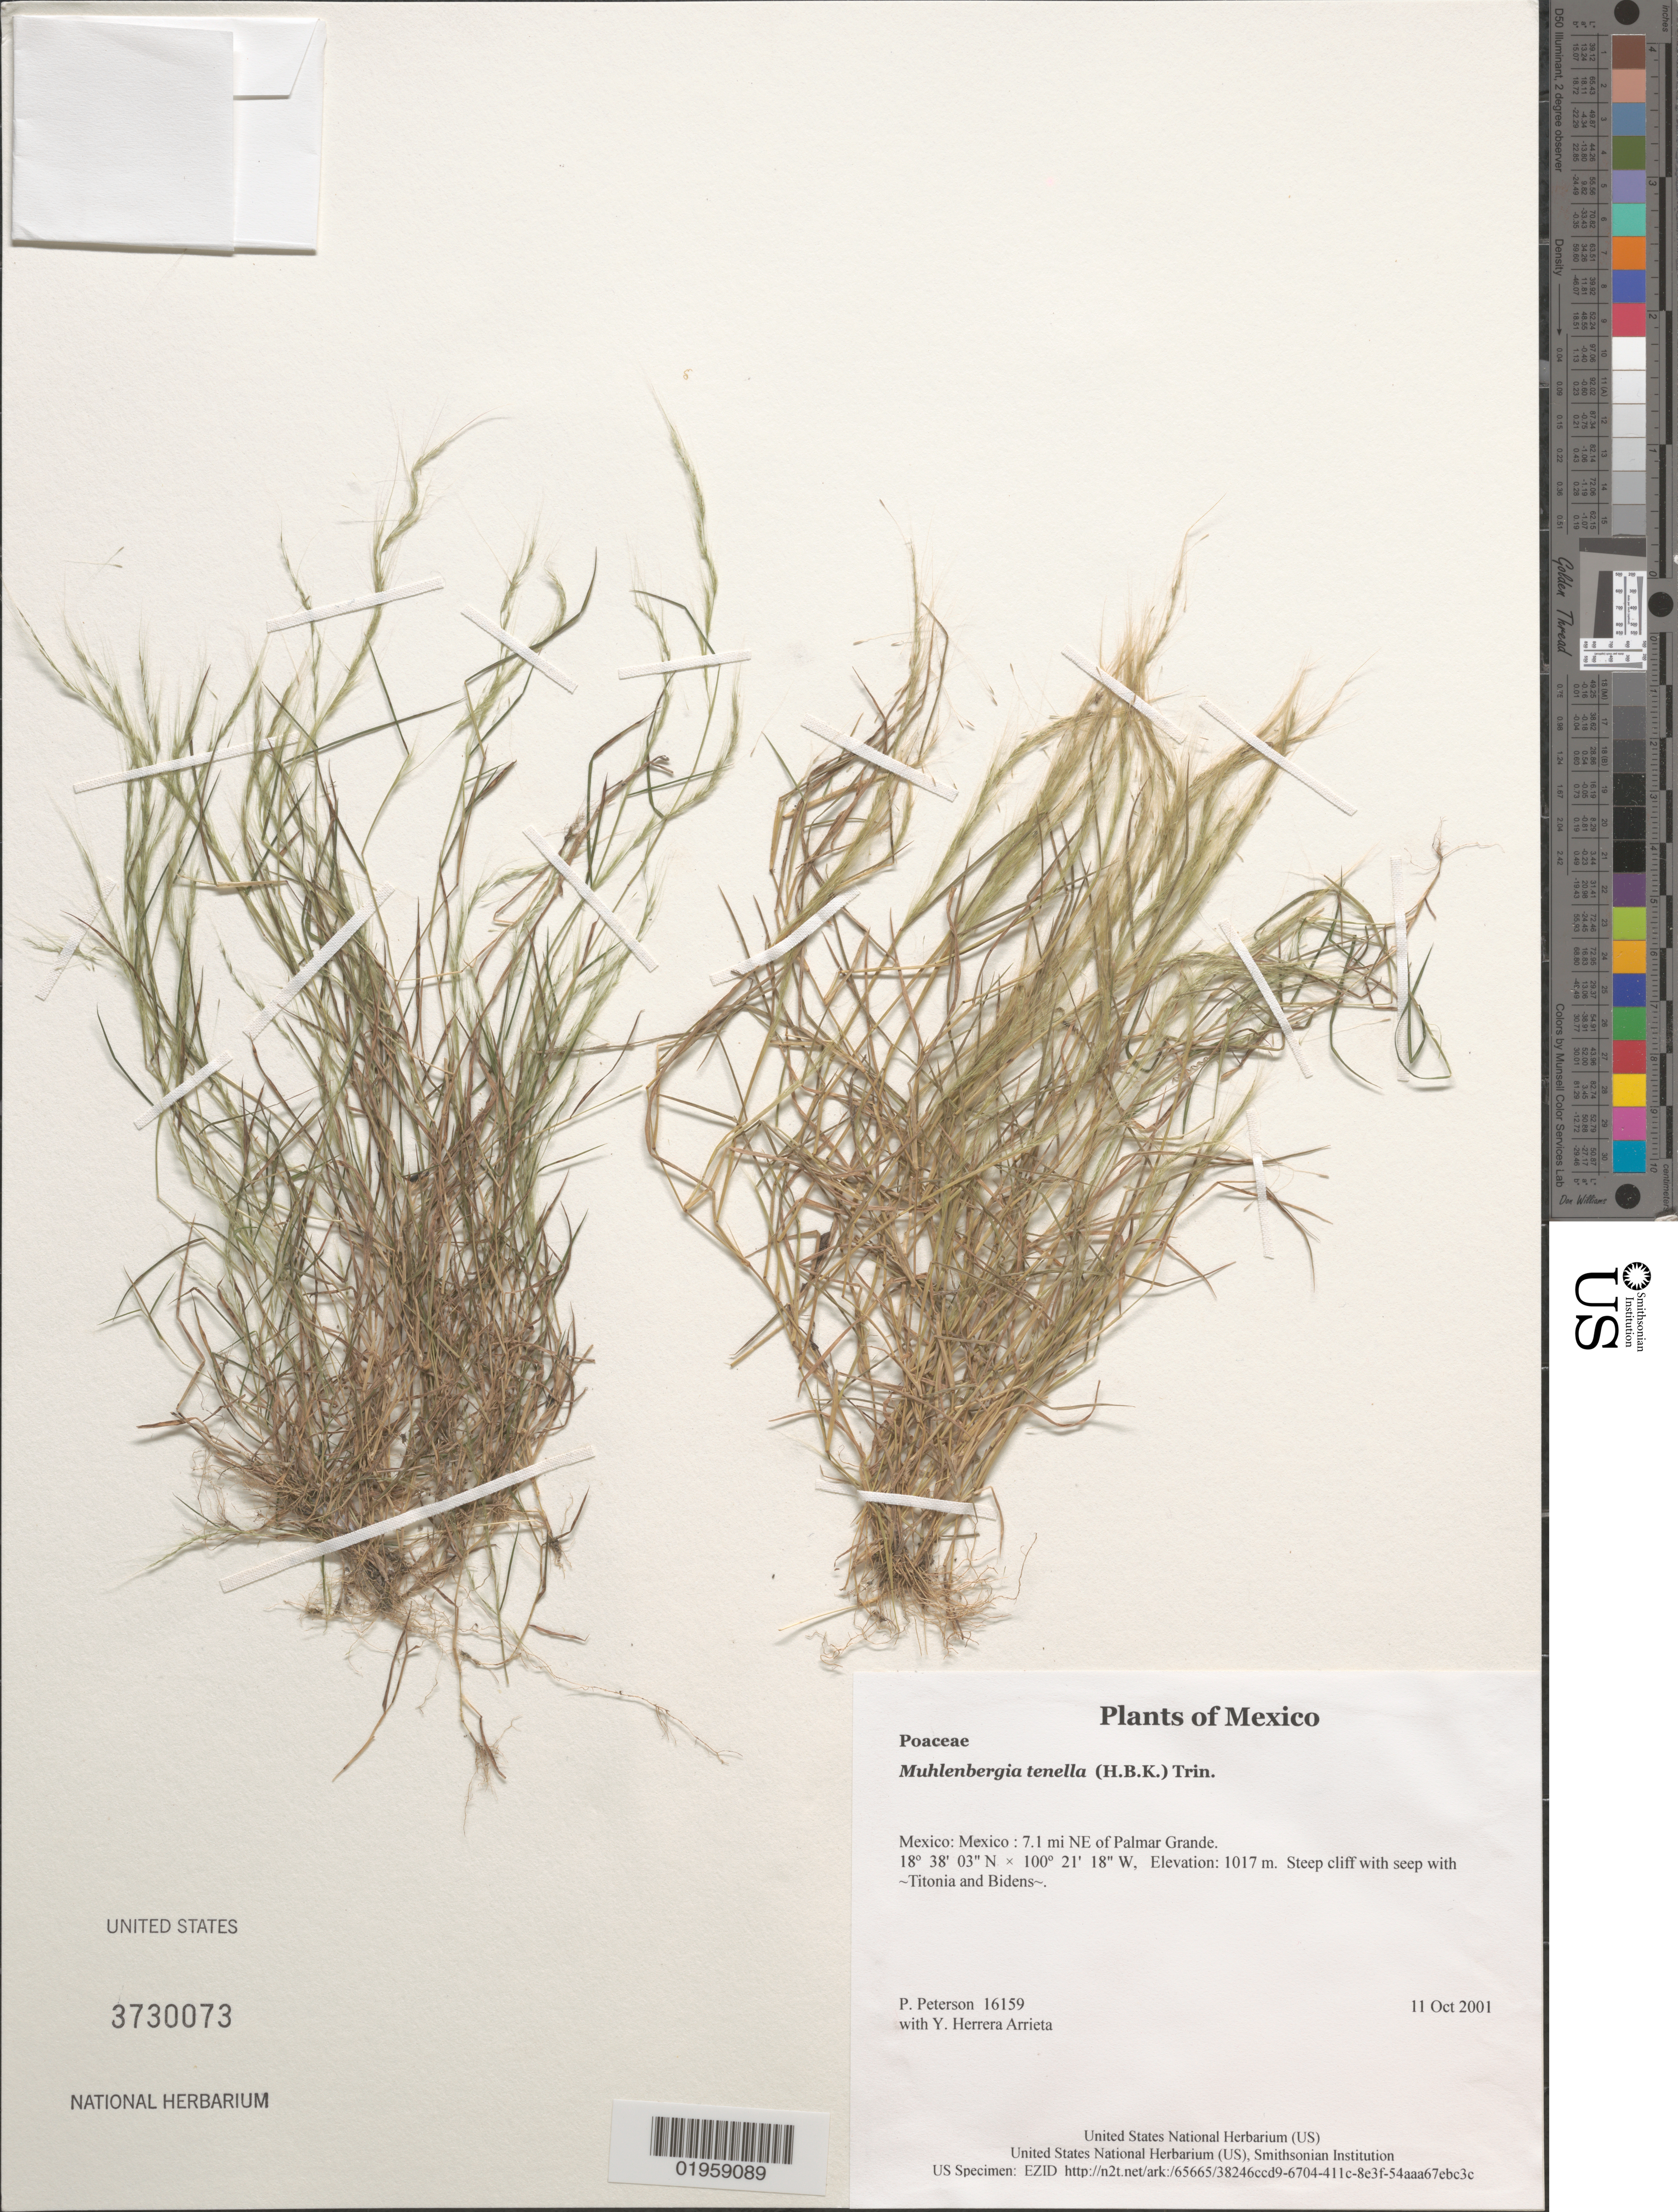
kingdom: Plantae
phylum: Tracheophyta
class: Liliopsida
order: Poales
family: Poaceae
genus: Muhlenbergia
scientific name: Muhlenbergia tenella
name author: (Kunth) Trin.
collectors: P. M. Peterson & Y. Herrera Arrieta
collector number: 16159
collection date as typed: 11 Oct 2001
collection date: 2001-10-11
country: Mexico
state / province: México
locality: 7.1 mi NE of Palmar Grande.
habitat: Steep cliff with seep with ~Titonia and Bidens~.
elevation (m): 1017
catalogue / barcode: US 3730073